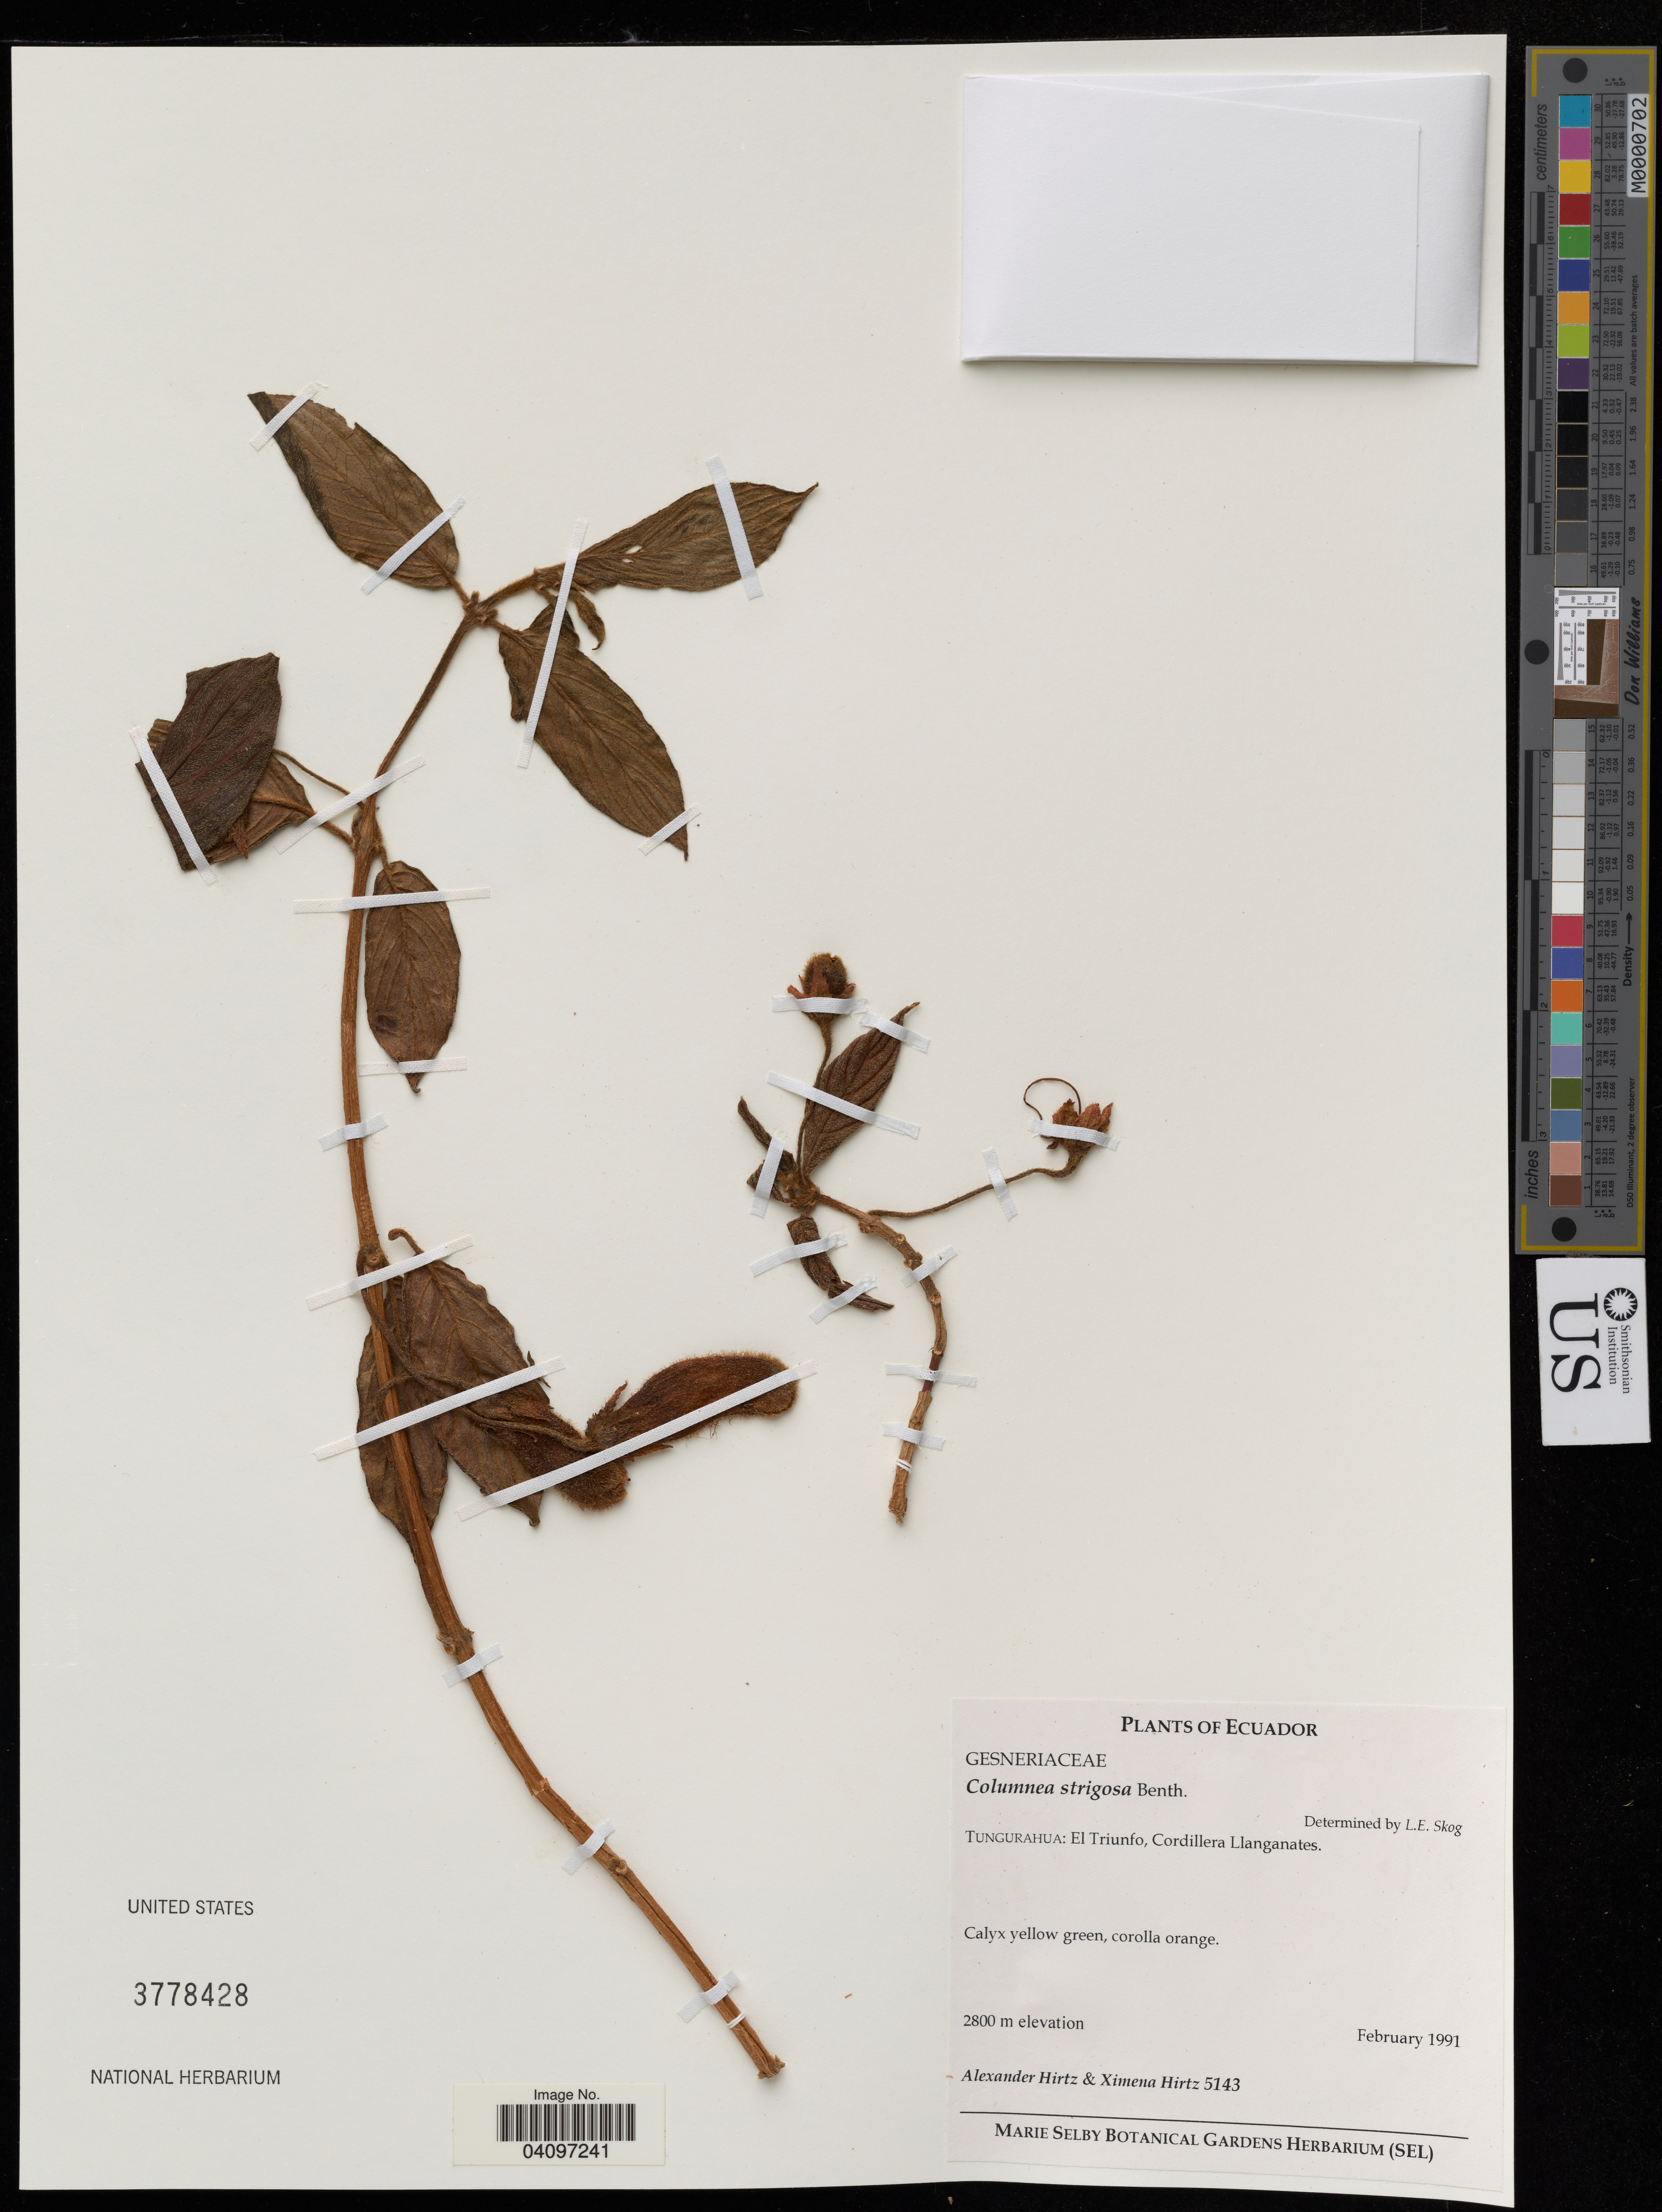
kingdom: Plantae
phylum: Tracheophyta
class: Magnoliopsida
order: Lamiales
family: Gesneriaceae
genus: Columnea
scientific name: Columnea strigosa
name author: Benth.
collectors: A. Hirtz & X. Hirtz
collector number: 5143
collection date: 1991-02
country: Ecuador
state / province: Tungurahua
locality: El Triunfo, Cordillera Llanganates.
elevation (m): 2800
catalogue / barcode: US 3778428